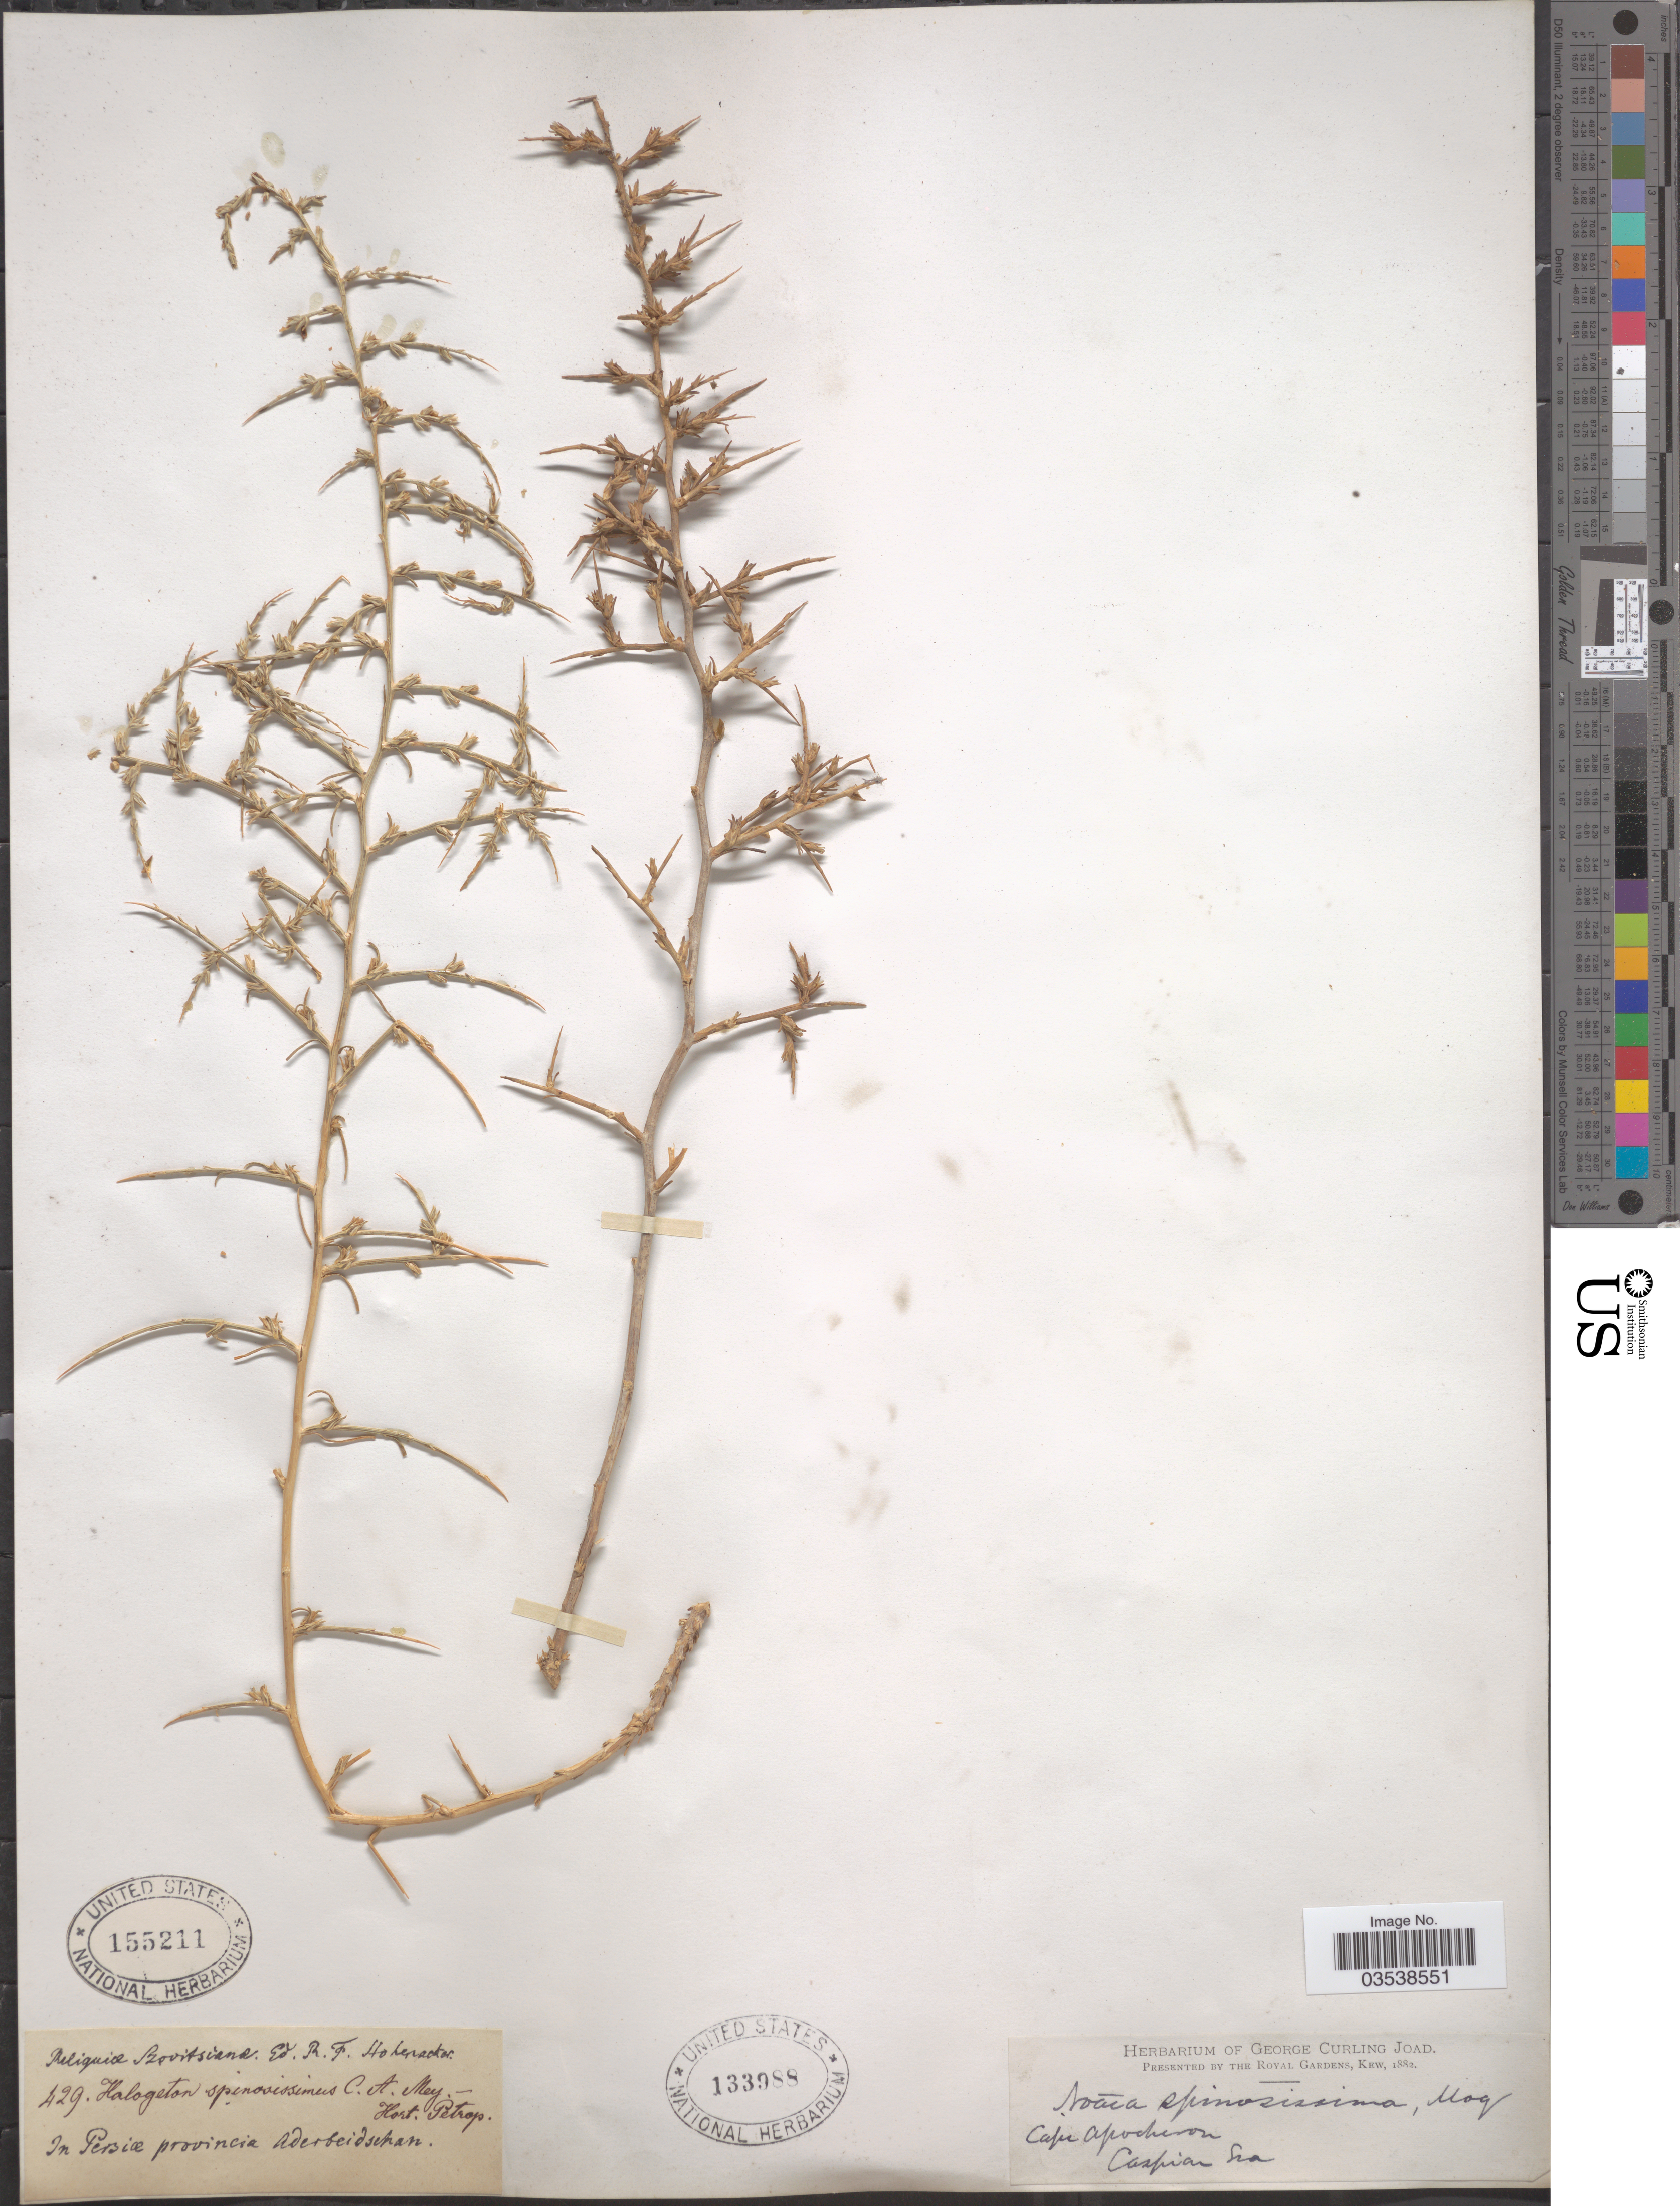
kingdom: Plantae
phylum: Tracheophyta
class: Magnoliopsida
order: Caryophyllales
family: Amaranthaceae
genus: Noaea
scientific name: Noaea spinosissima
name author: Moq. & L.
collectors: R. F. Hohenacker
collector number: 429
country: Iran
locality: In Persiæ provincia Aderbeidsehan.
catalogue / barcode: US 155211